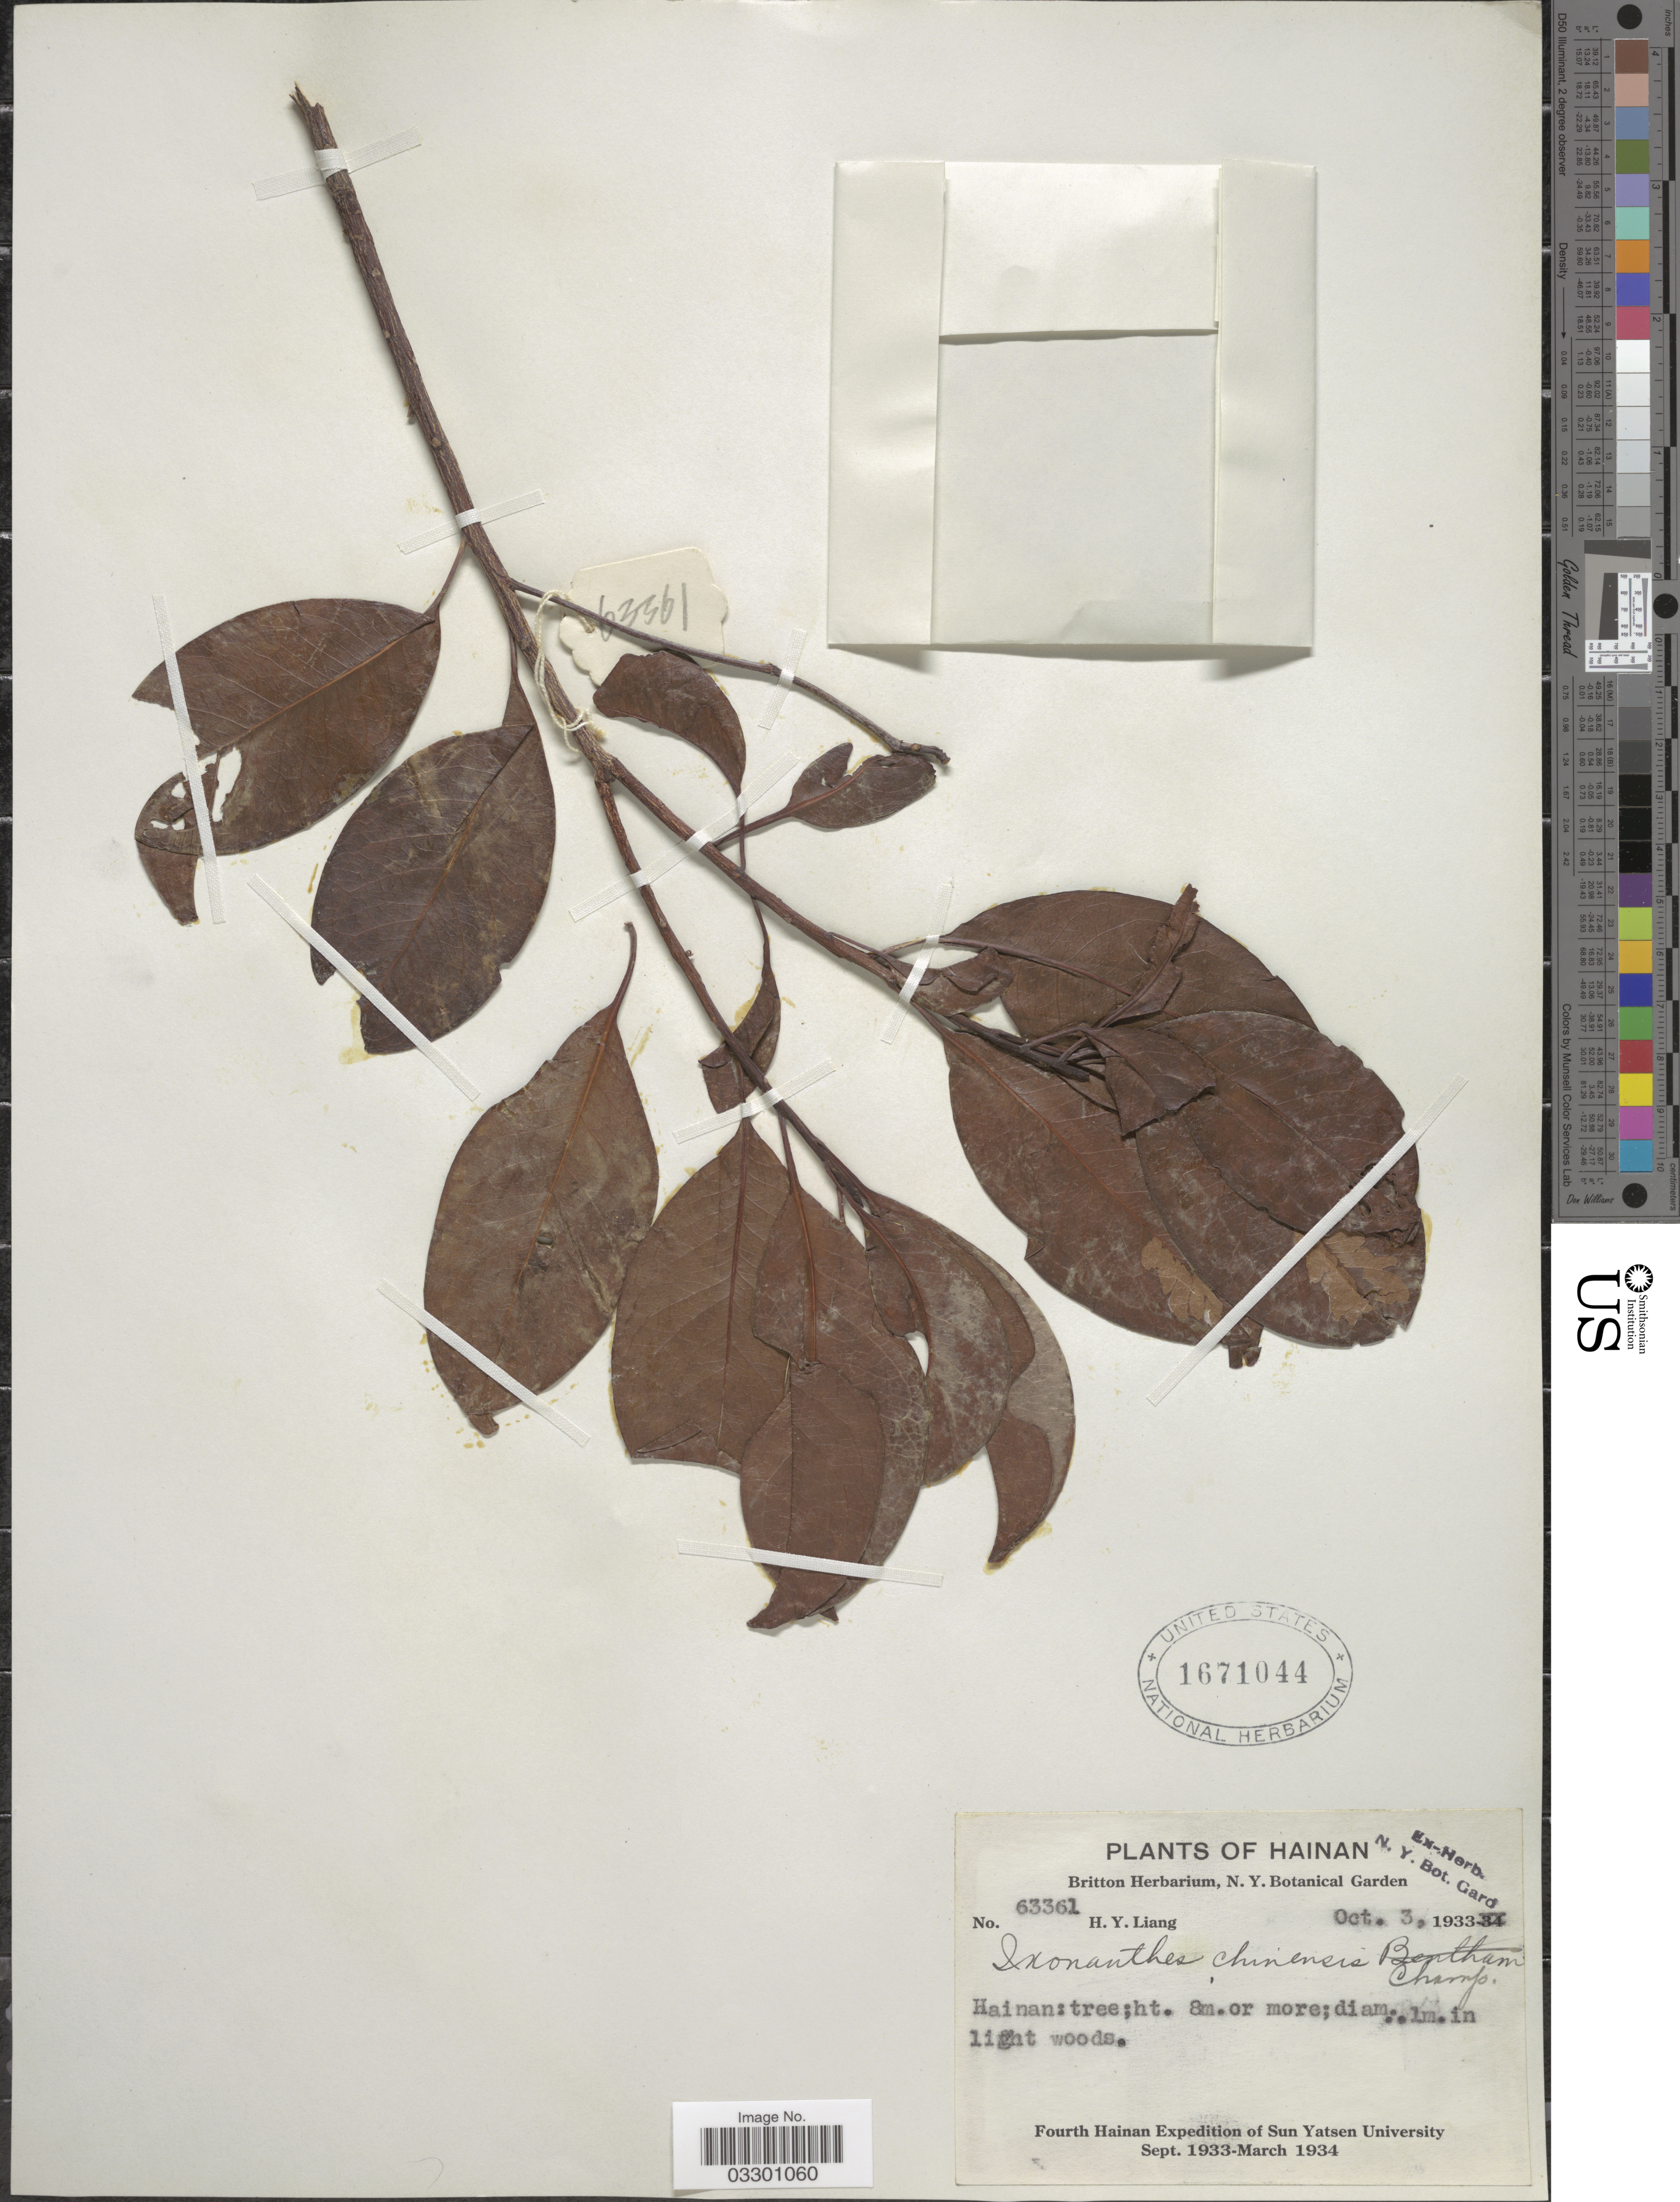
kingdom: Plantae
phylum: Tracheophyta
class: Magnoliopsida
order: Malpighiales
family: Ixonanthaceae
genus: Ixonanthes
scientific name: Ixonanthes reticulata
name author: Jack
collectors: H. Y. Liang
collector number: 63361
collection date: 1933-10-03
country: China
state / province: Hainan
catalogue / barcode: US 1671044